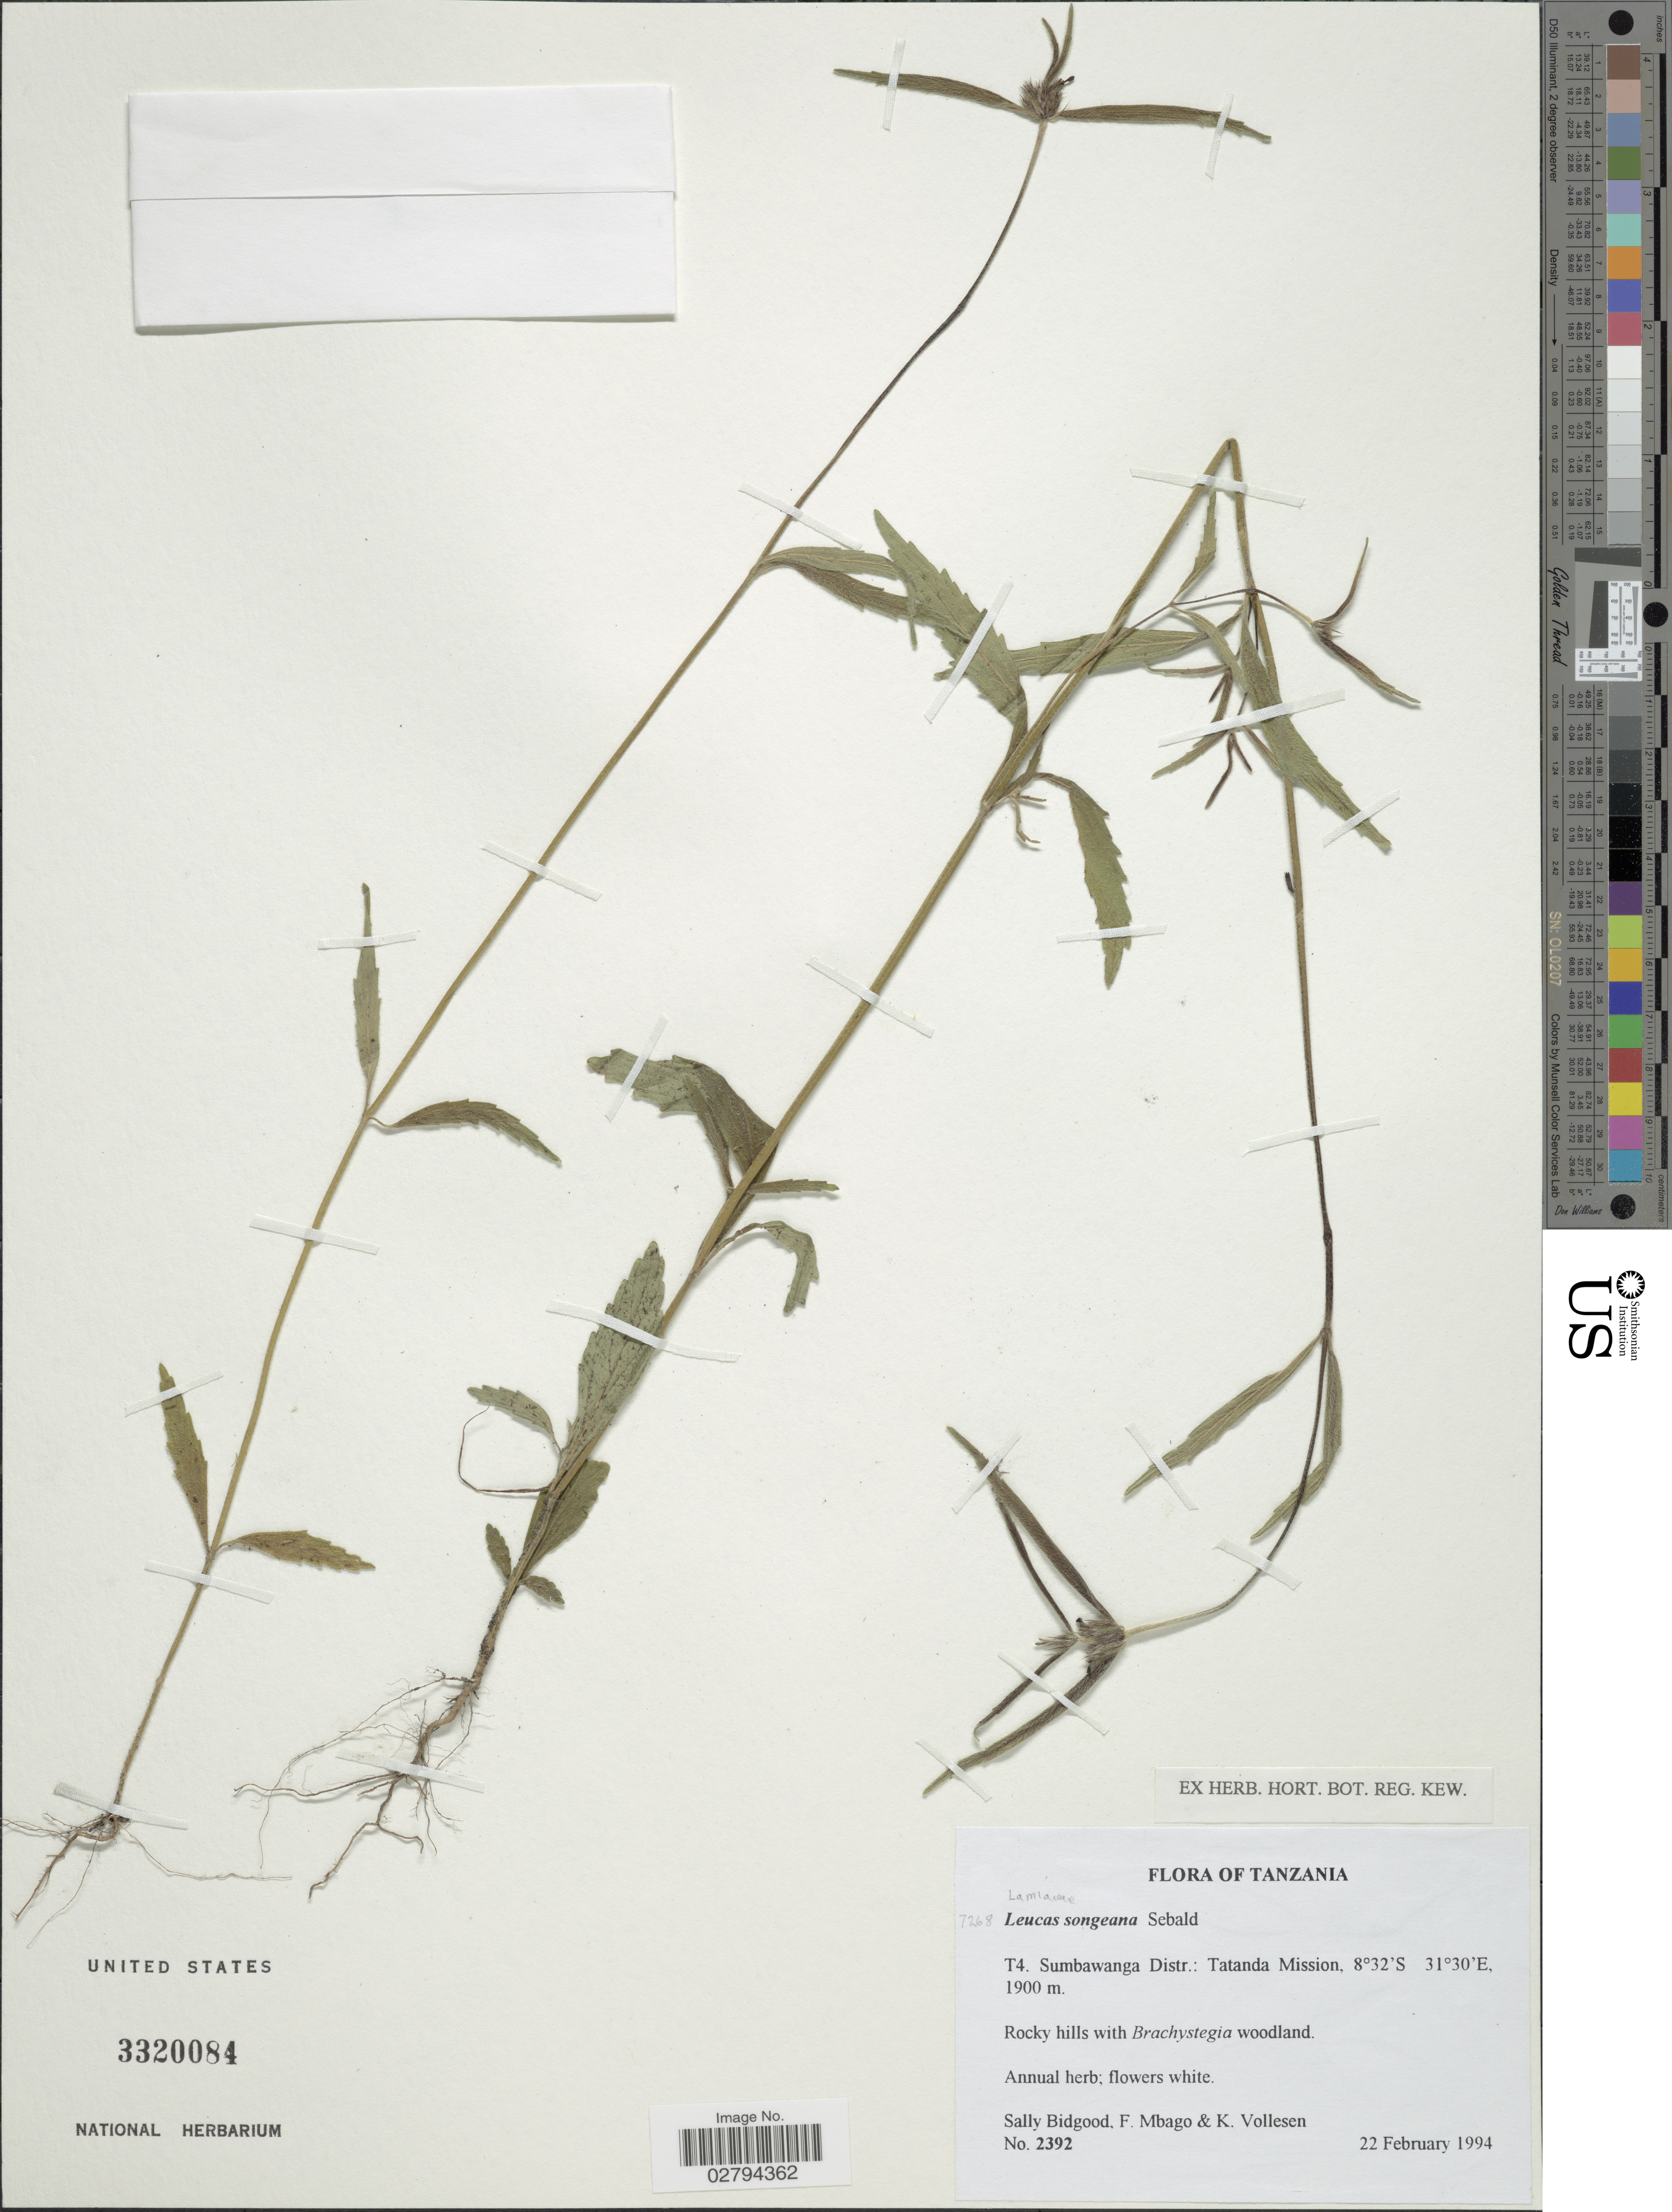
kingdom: Plantae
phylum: Tracheophyta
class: Magnoliopsida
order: Lamiales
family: Lamiaceae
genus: Leucas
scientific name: Leucas songeana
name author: Sebald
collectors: S. Bidgood, F. Mbago & K. Vollesen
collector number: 2392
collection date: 1994-02-22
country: Tanzania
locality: T4. Sumbawanga Distr.: Tatanda Mission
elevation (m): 1900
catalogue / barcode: US 3320084